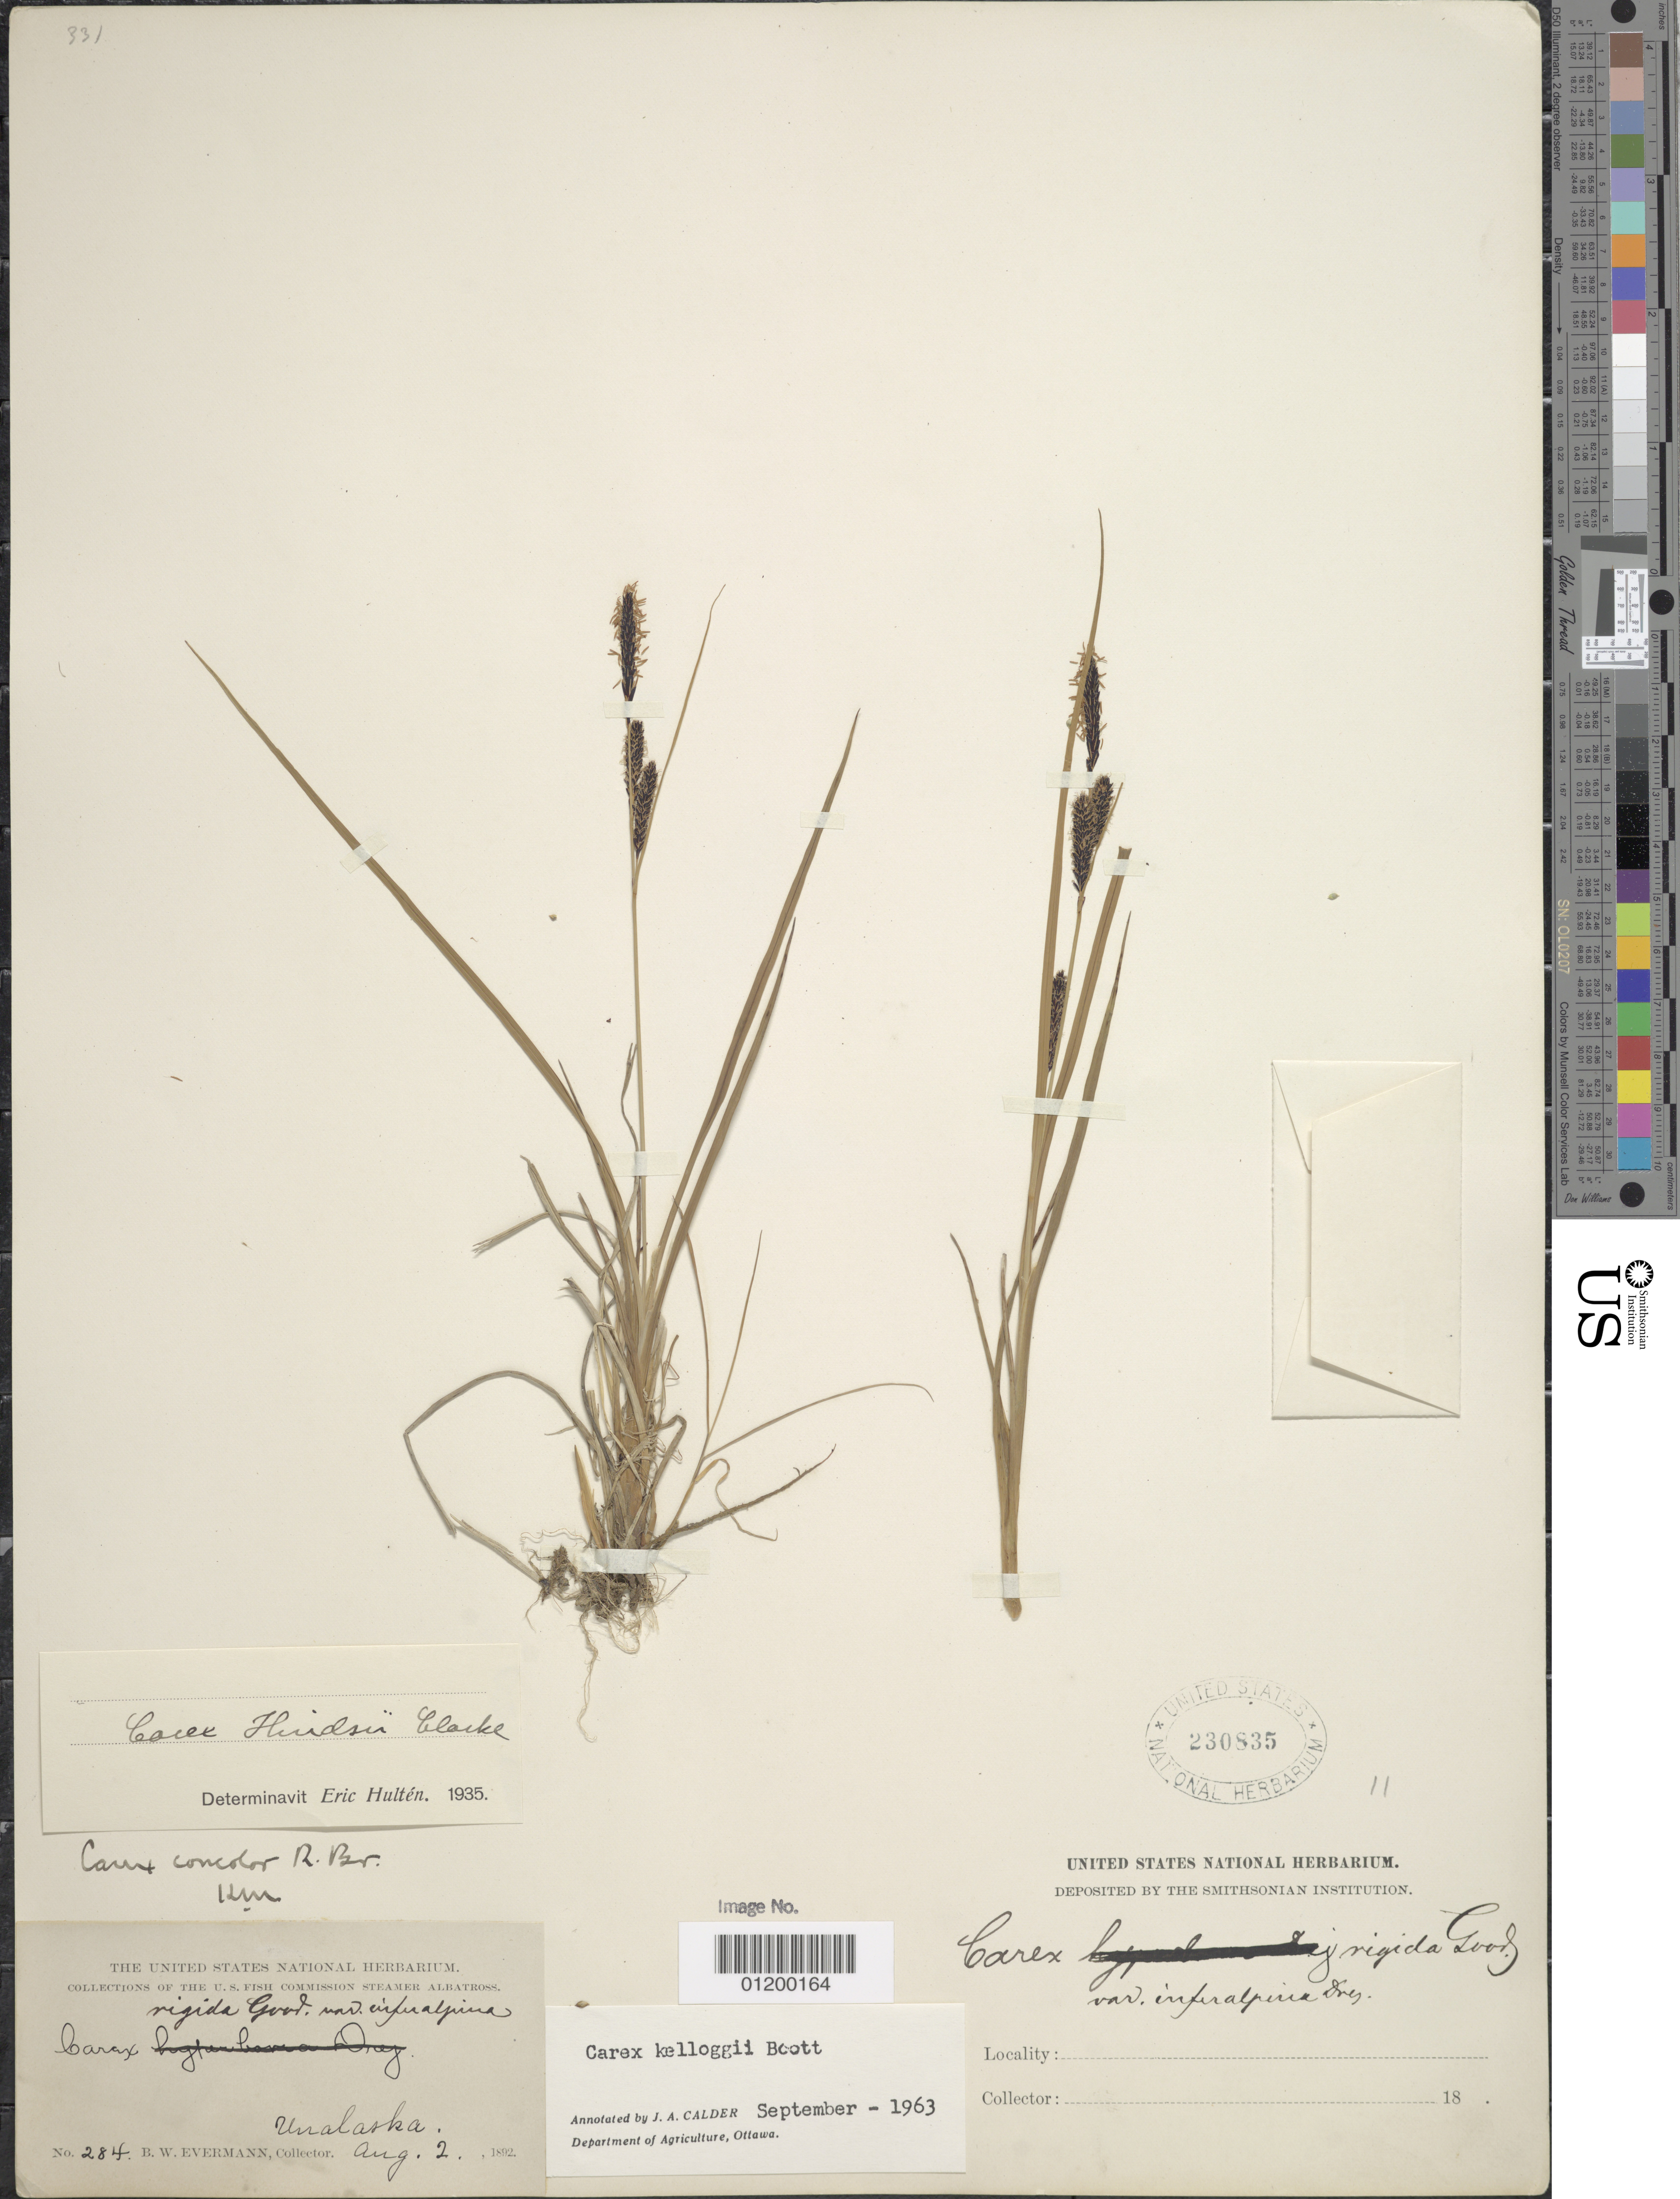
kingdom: Plantae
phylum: Tracheophyta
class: Liliopsida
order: Poales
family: Cyperaceae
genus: Carex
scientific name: Carex kelloggii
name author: W. Boott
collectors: B. W. Evermann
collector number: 284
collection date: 1892-08-02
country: United States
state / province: Alaska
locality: Unalaska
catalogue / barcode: US 230835